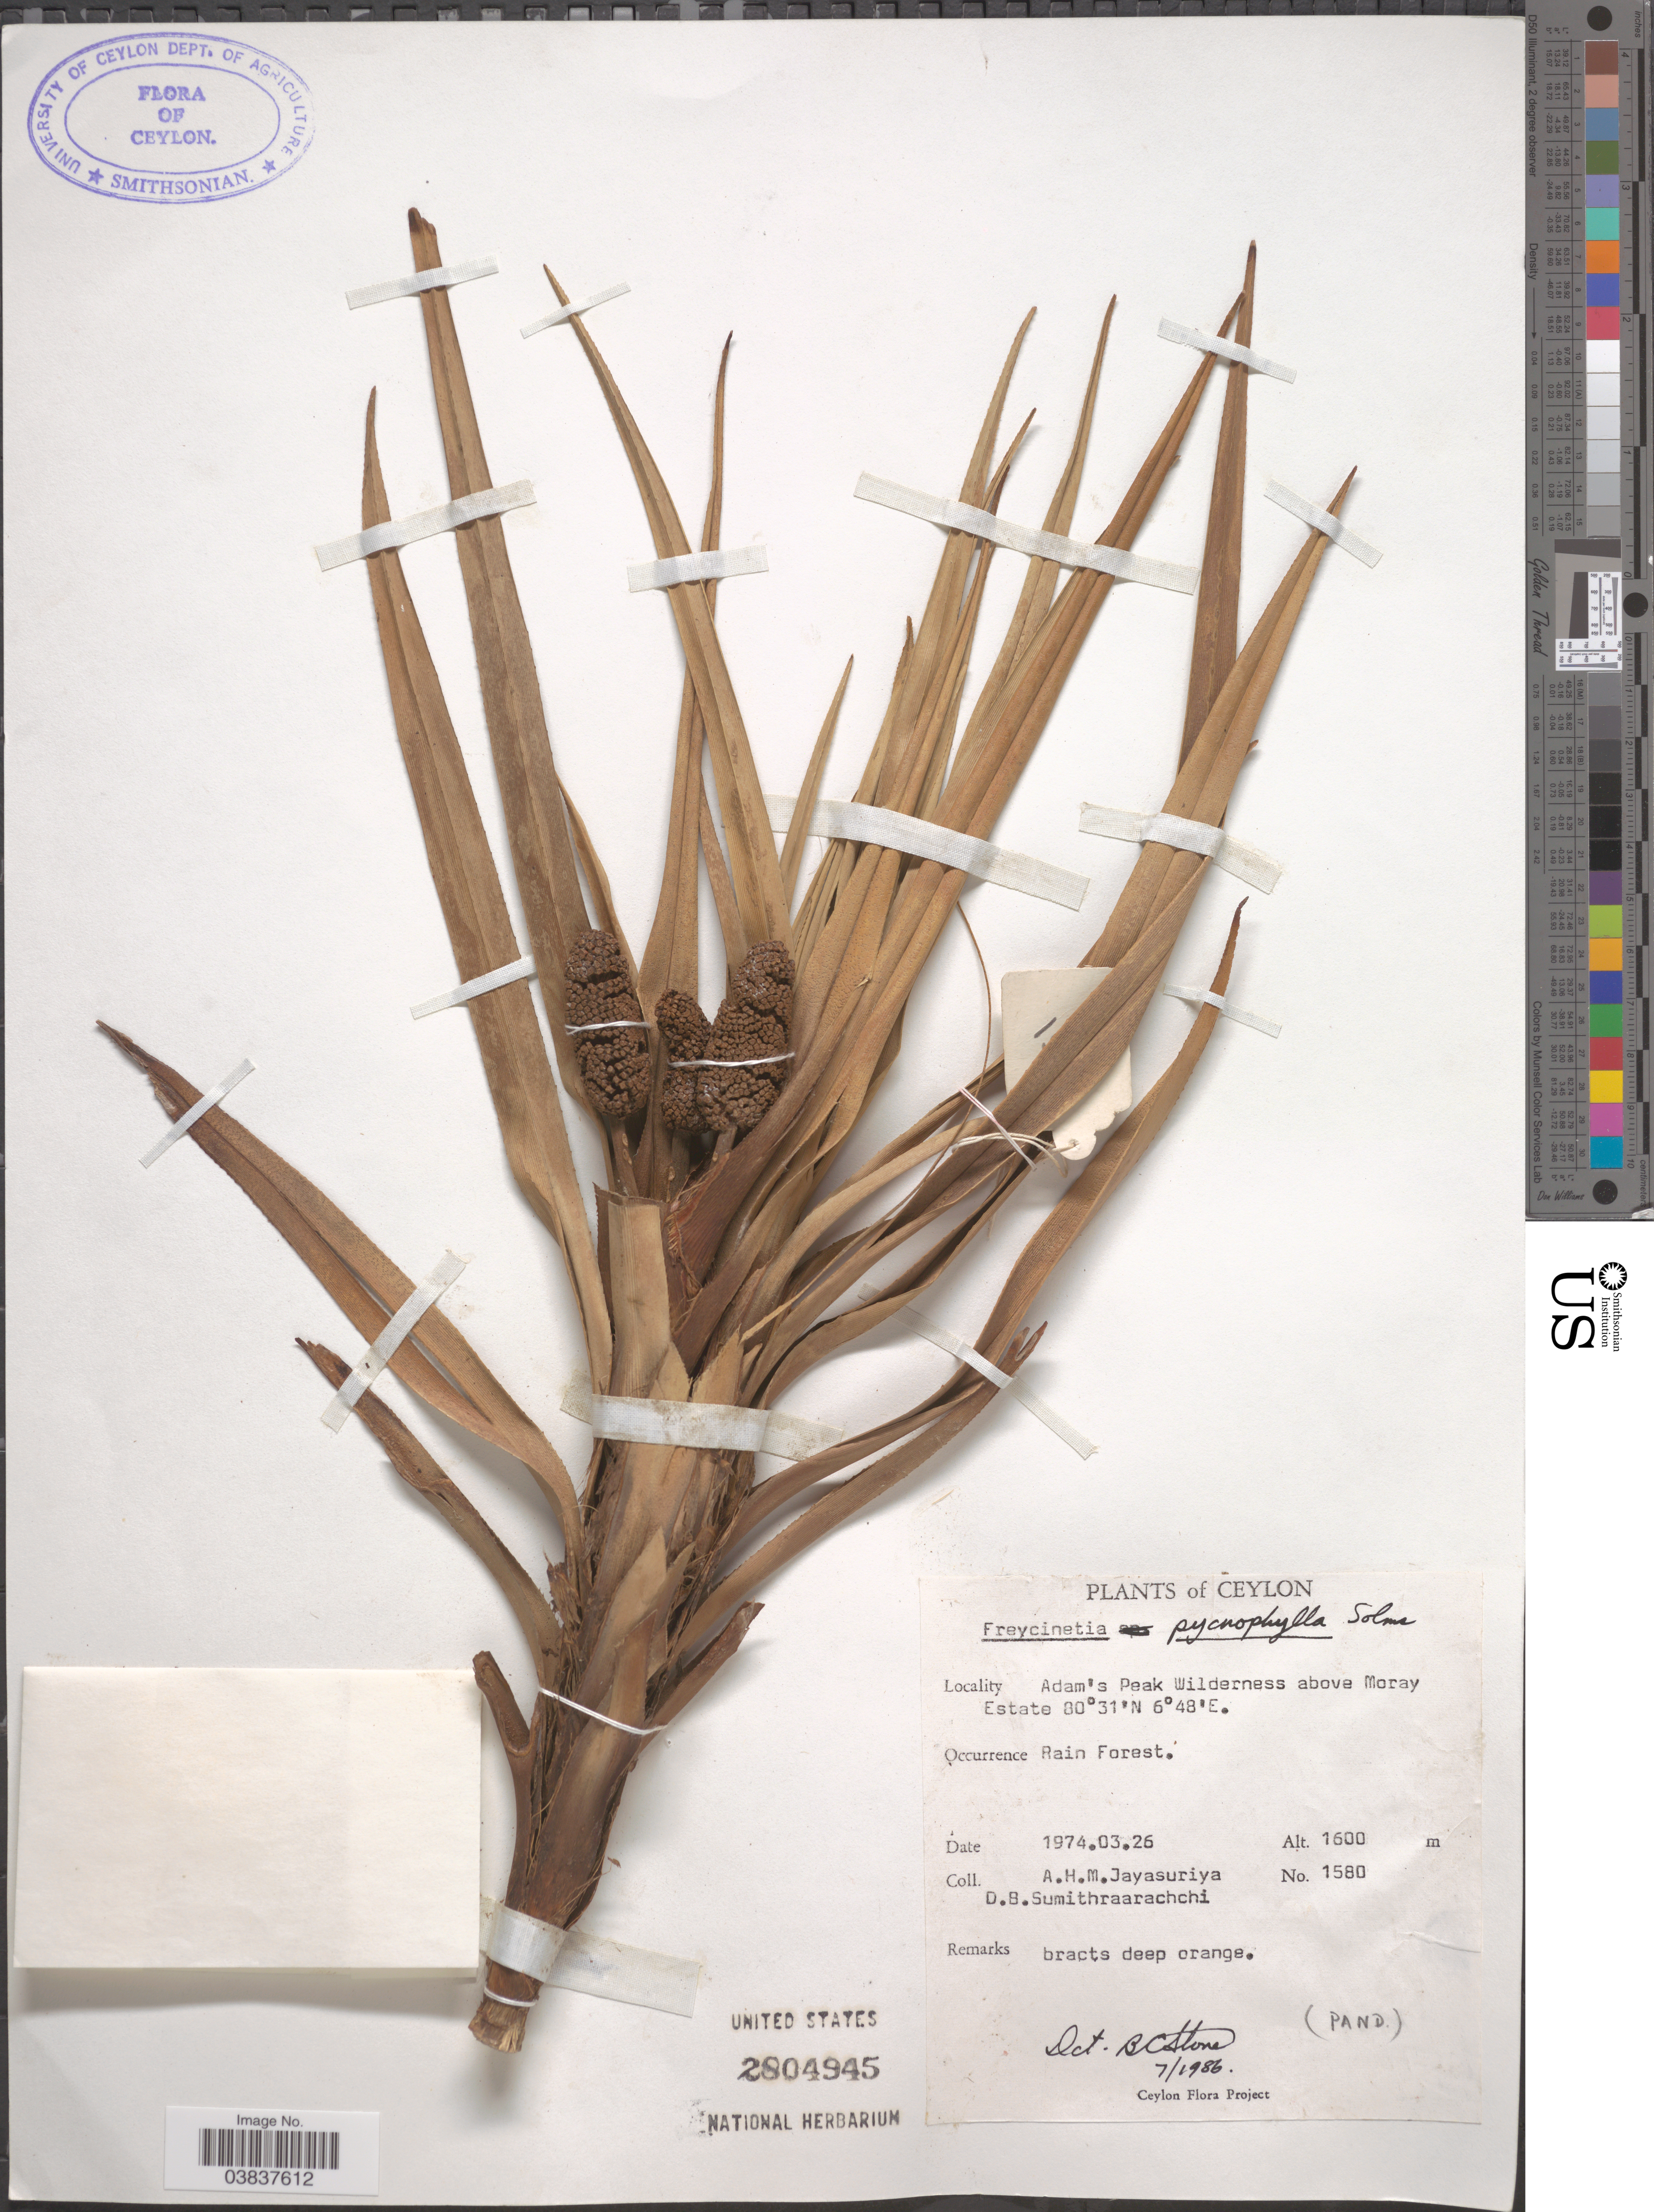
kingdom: Plantae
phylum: Tracheophyta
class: Liliopsida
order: Pandanales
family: Pandanaceae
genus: Freycinetia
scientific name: Freycinetia pycnocephala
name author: Solms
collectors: A. H. Jayasuriya & D. B. Sumithraarachchi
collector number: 1580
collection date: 1974-03-26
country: Sri Lanka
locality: Adam's Peak Wilderness above Moray Estate.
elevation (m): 1600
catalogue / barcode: US 2804945